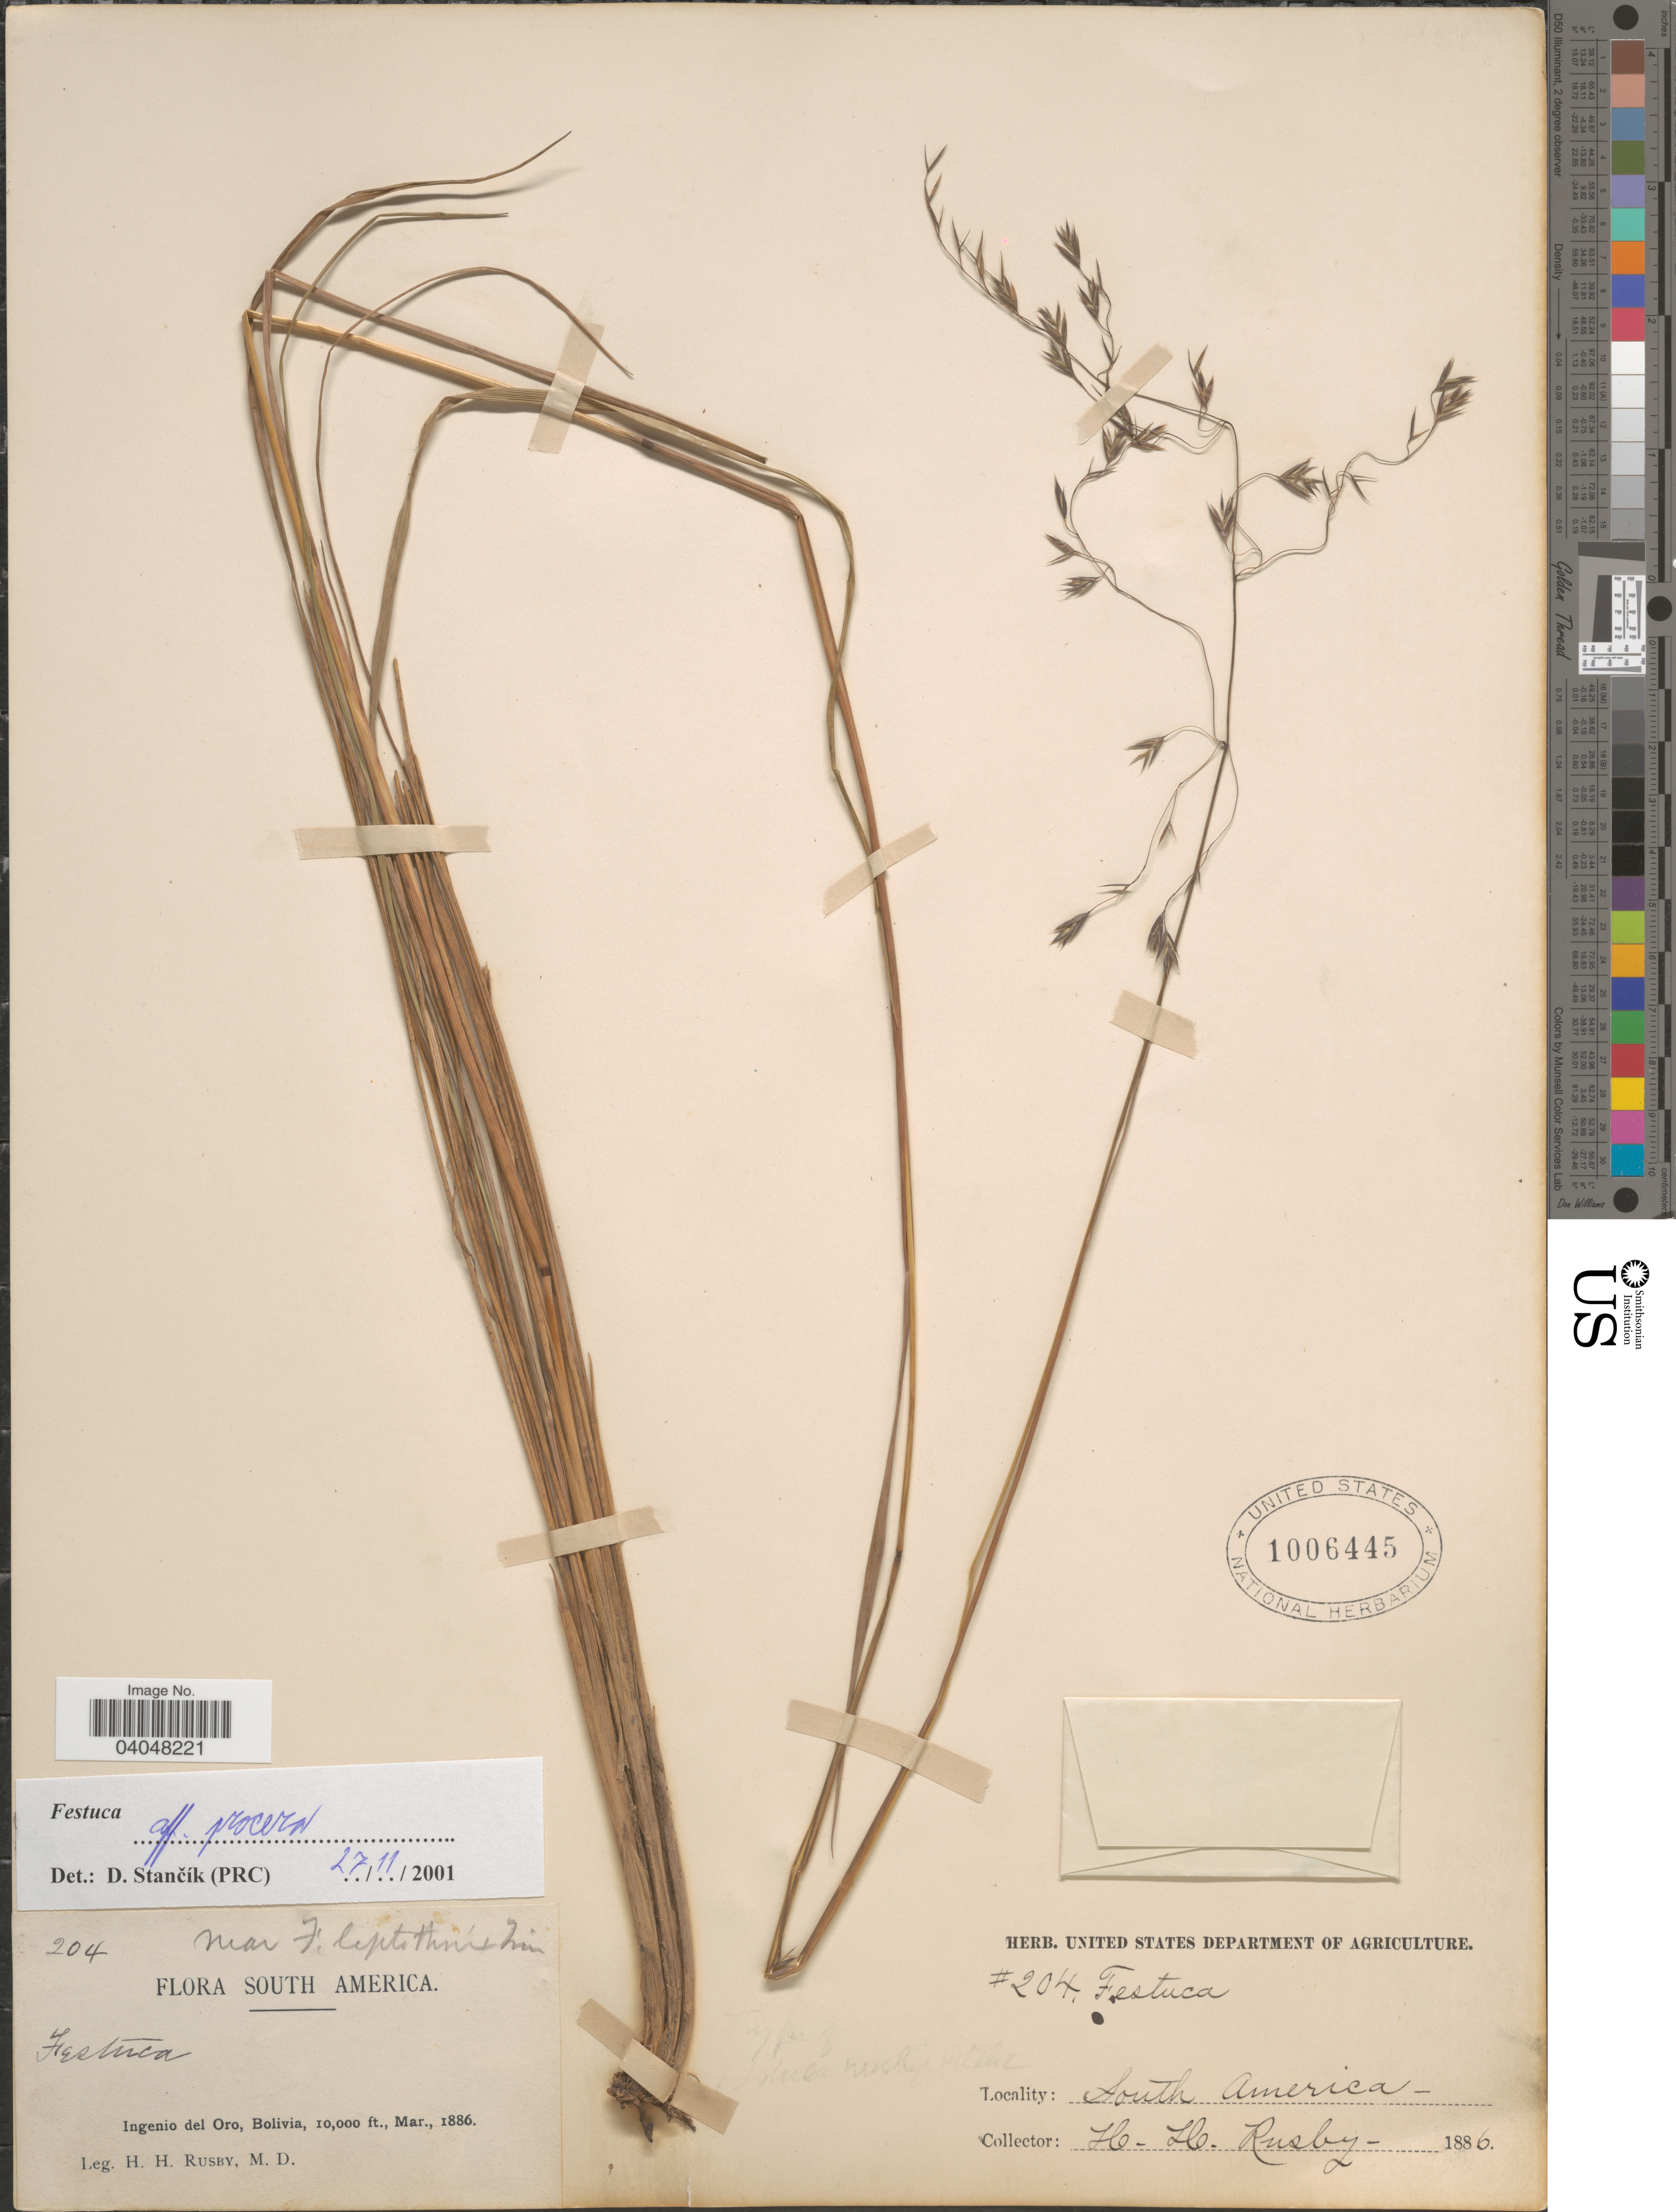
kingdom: Plantae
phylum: Tracheophyta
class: Liliopsida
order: Poales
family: Poaceae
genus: Festuca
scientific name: Festuca procera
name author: Kunth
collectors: H. H. Rusby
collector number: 204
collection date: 1886-03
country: Bolivia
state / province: Potosí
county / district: Potasí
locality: Ingenio del Oro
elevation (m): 3048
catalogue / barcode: US 1006445